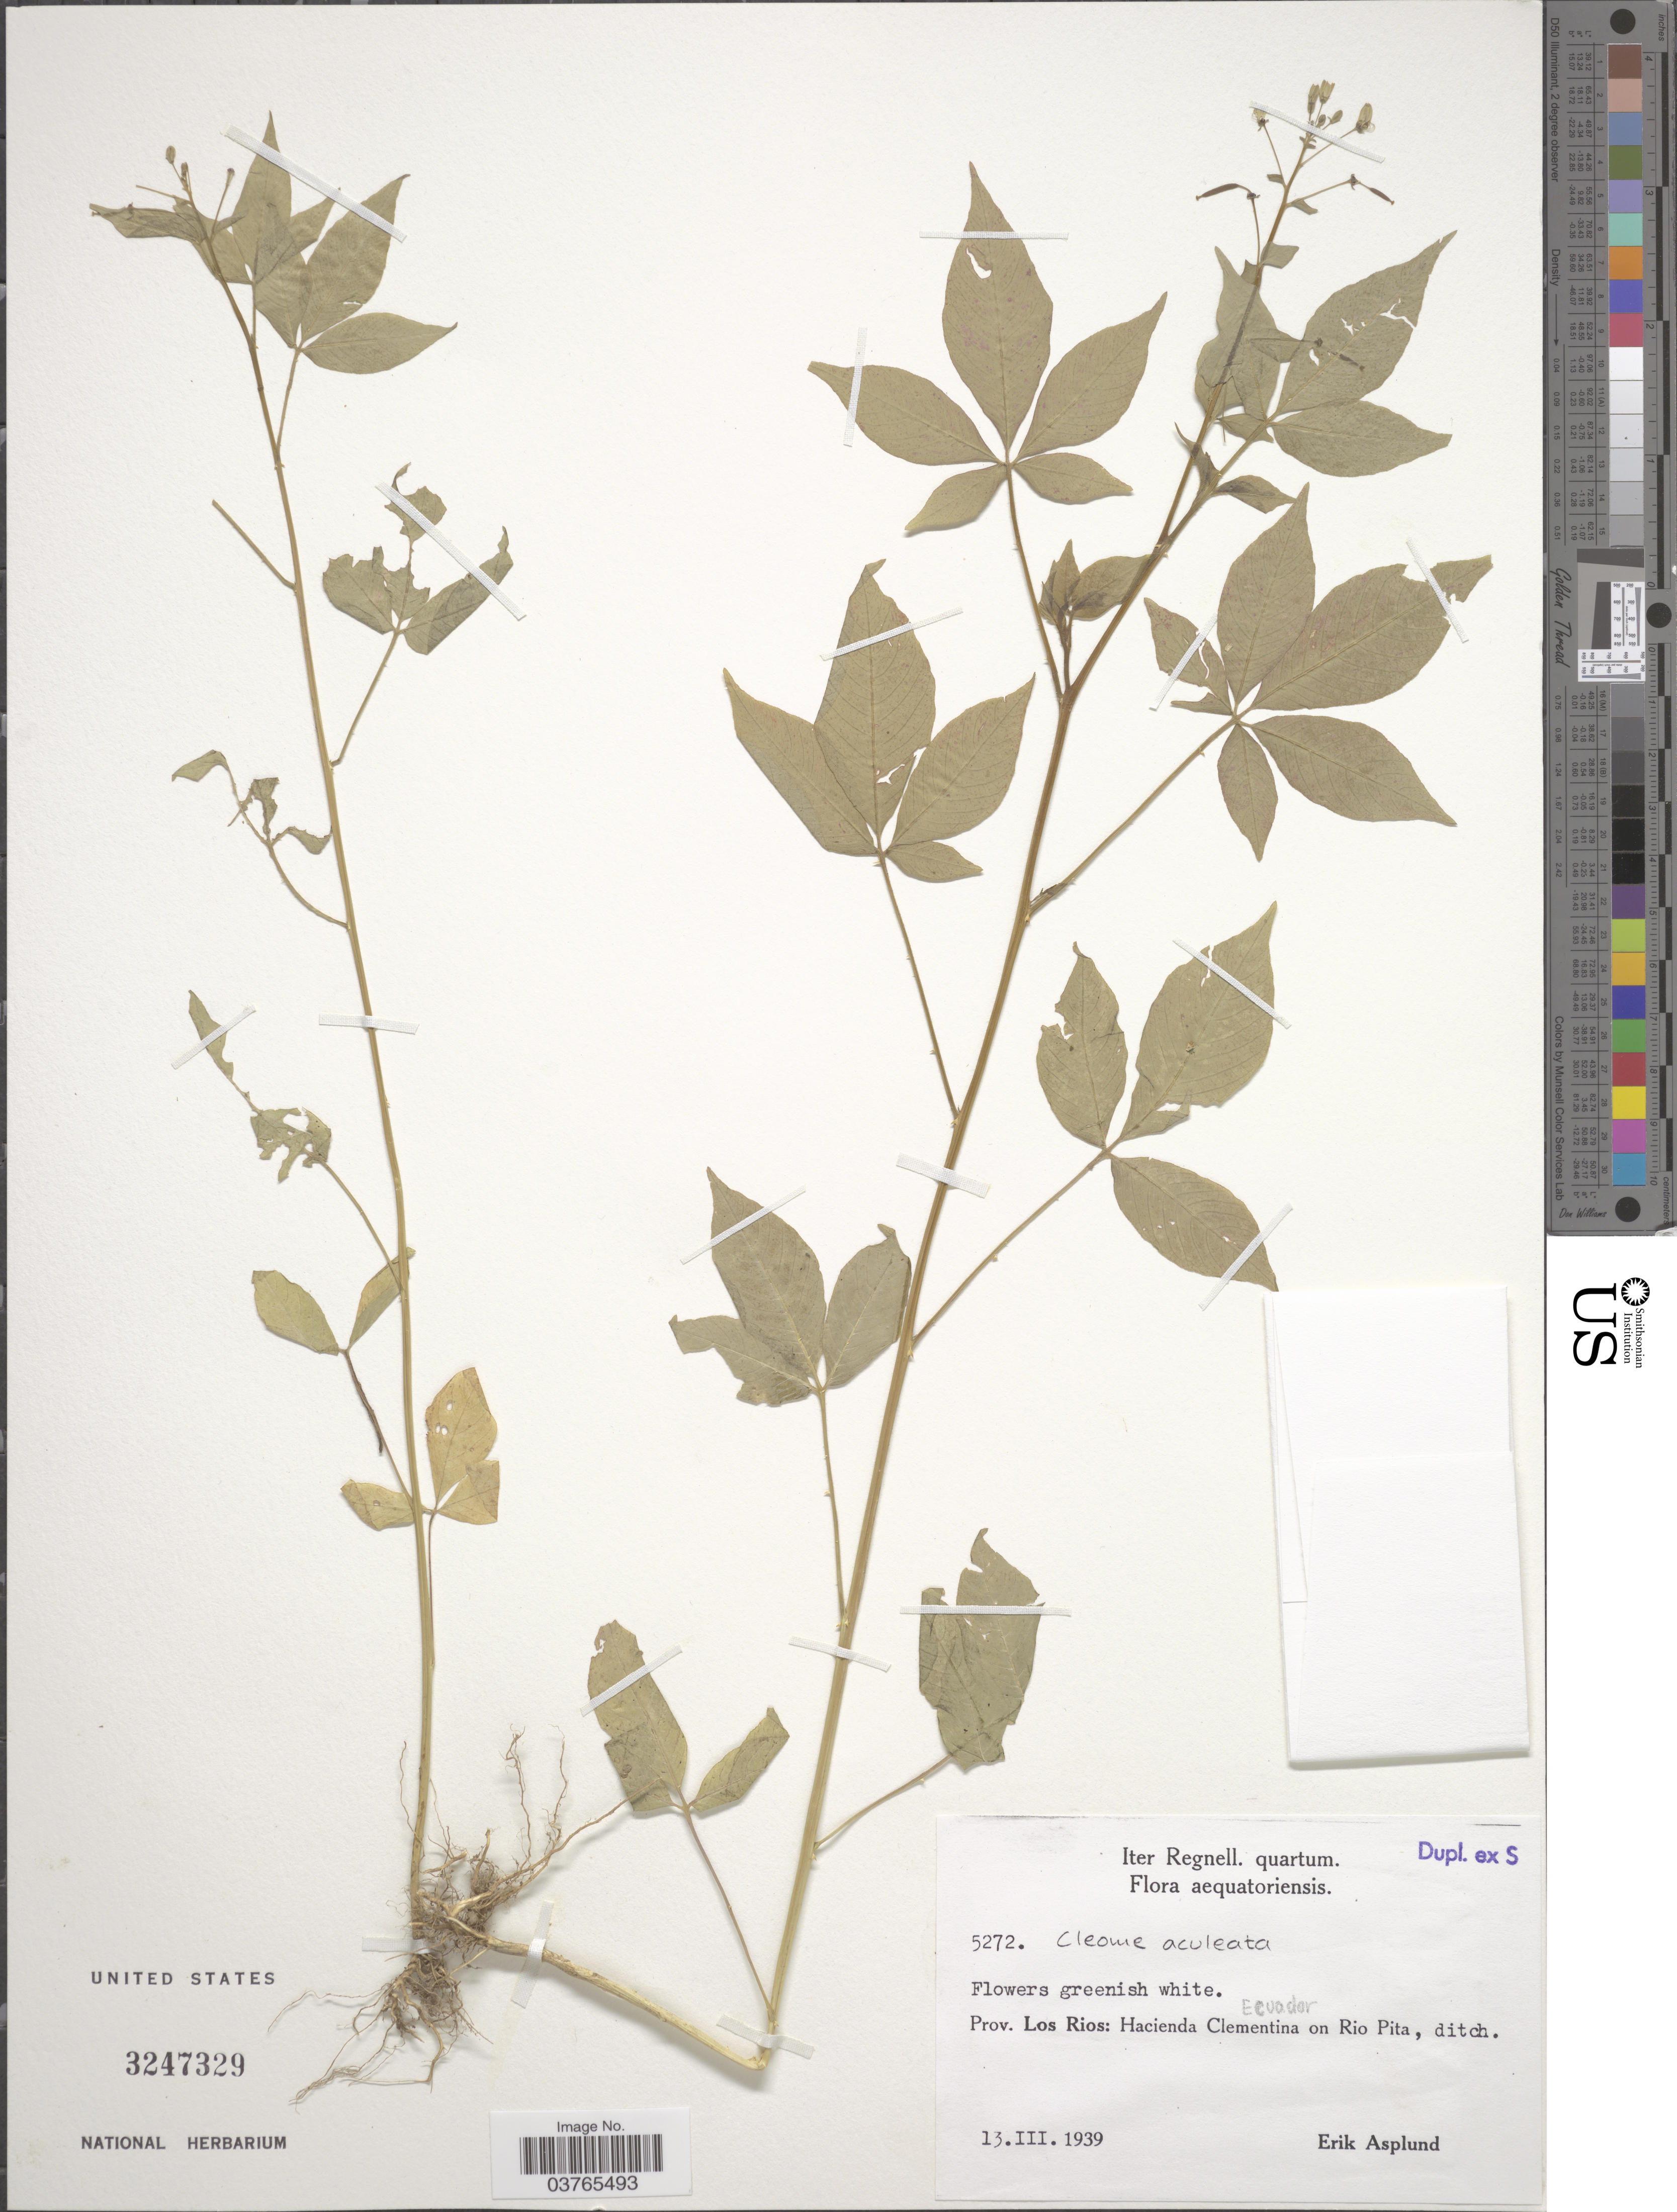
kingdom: Plantae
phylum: Tracheophyta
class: Magnoliopsida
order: Brassicales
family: Cleomaceae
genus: Tarenaya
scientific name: Tarenaya aculeata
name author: (L.) Soares Neto & Roalson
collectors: E. Asplund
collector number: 5272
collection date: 1939-03-13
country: Ecuador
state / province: Los Ríos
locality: Hacienda Clementina on Rio Pita.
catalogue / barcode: US 3247329